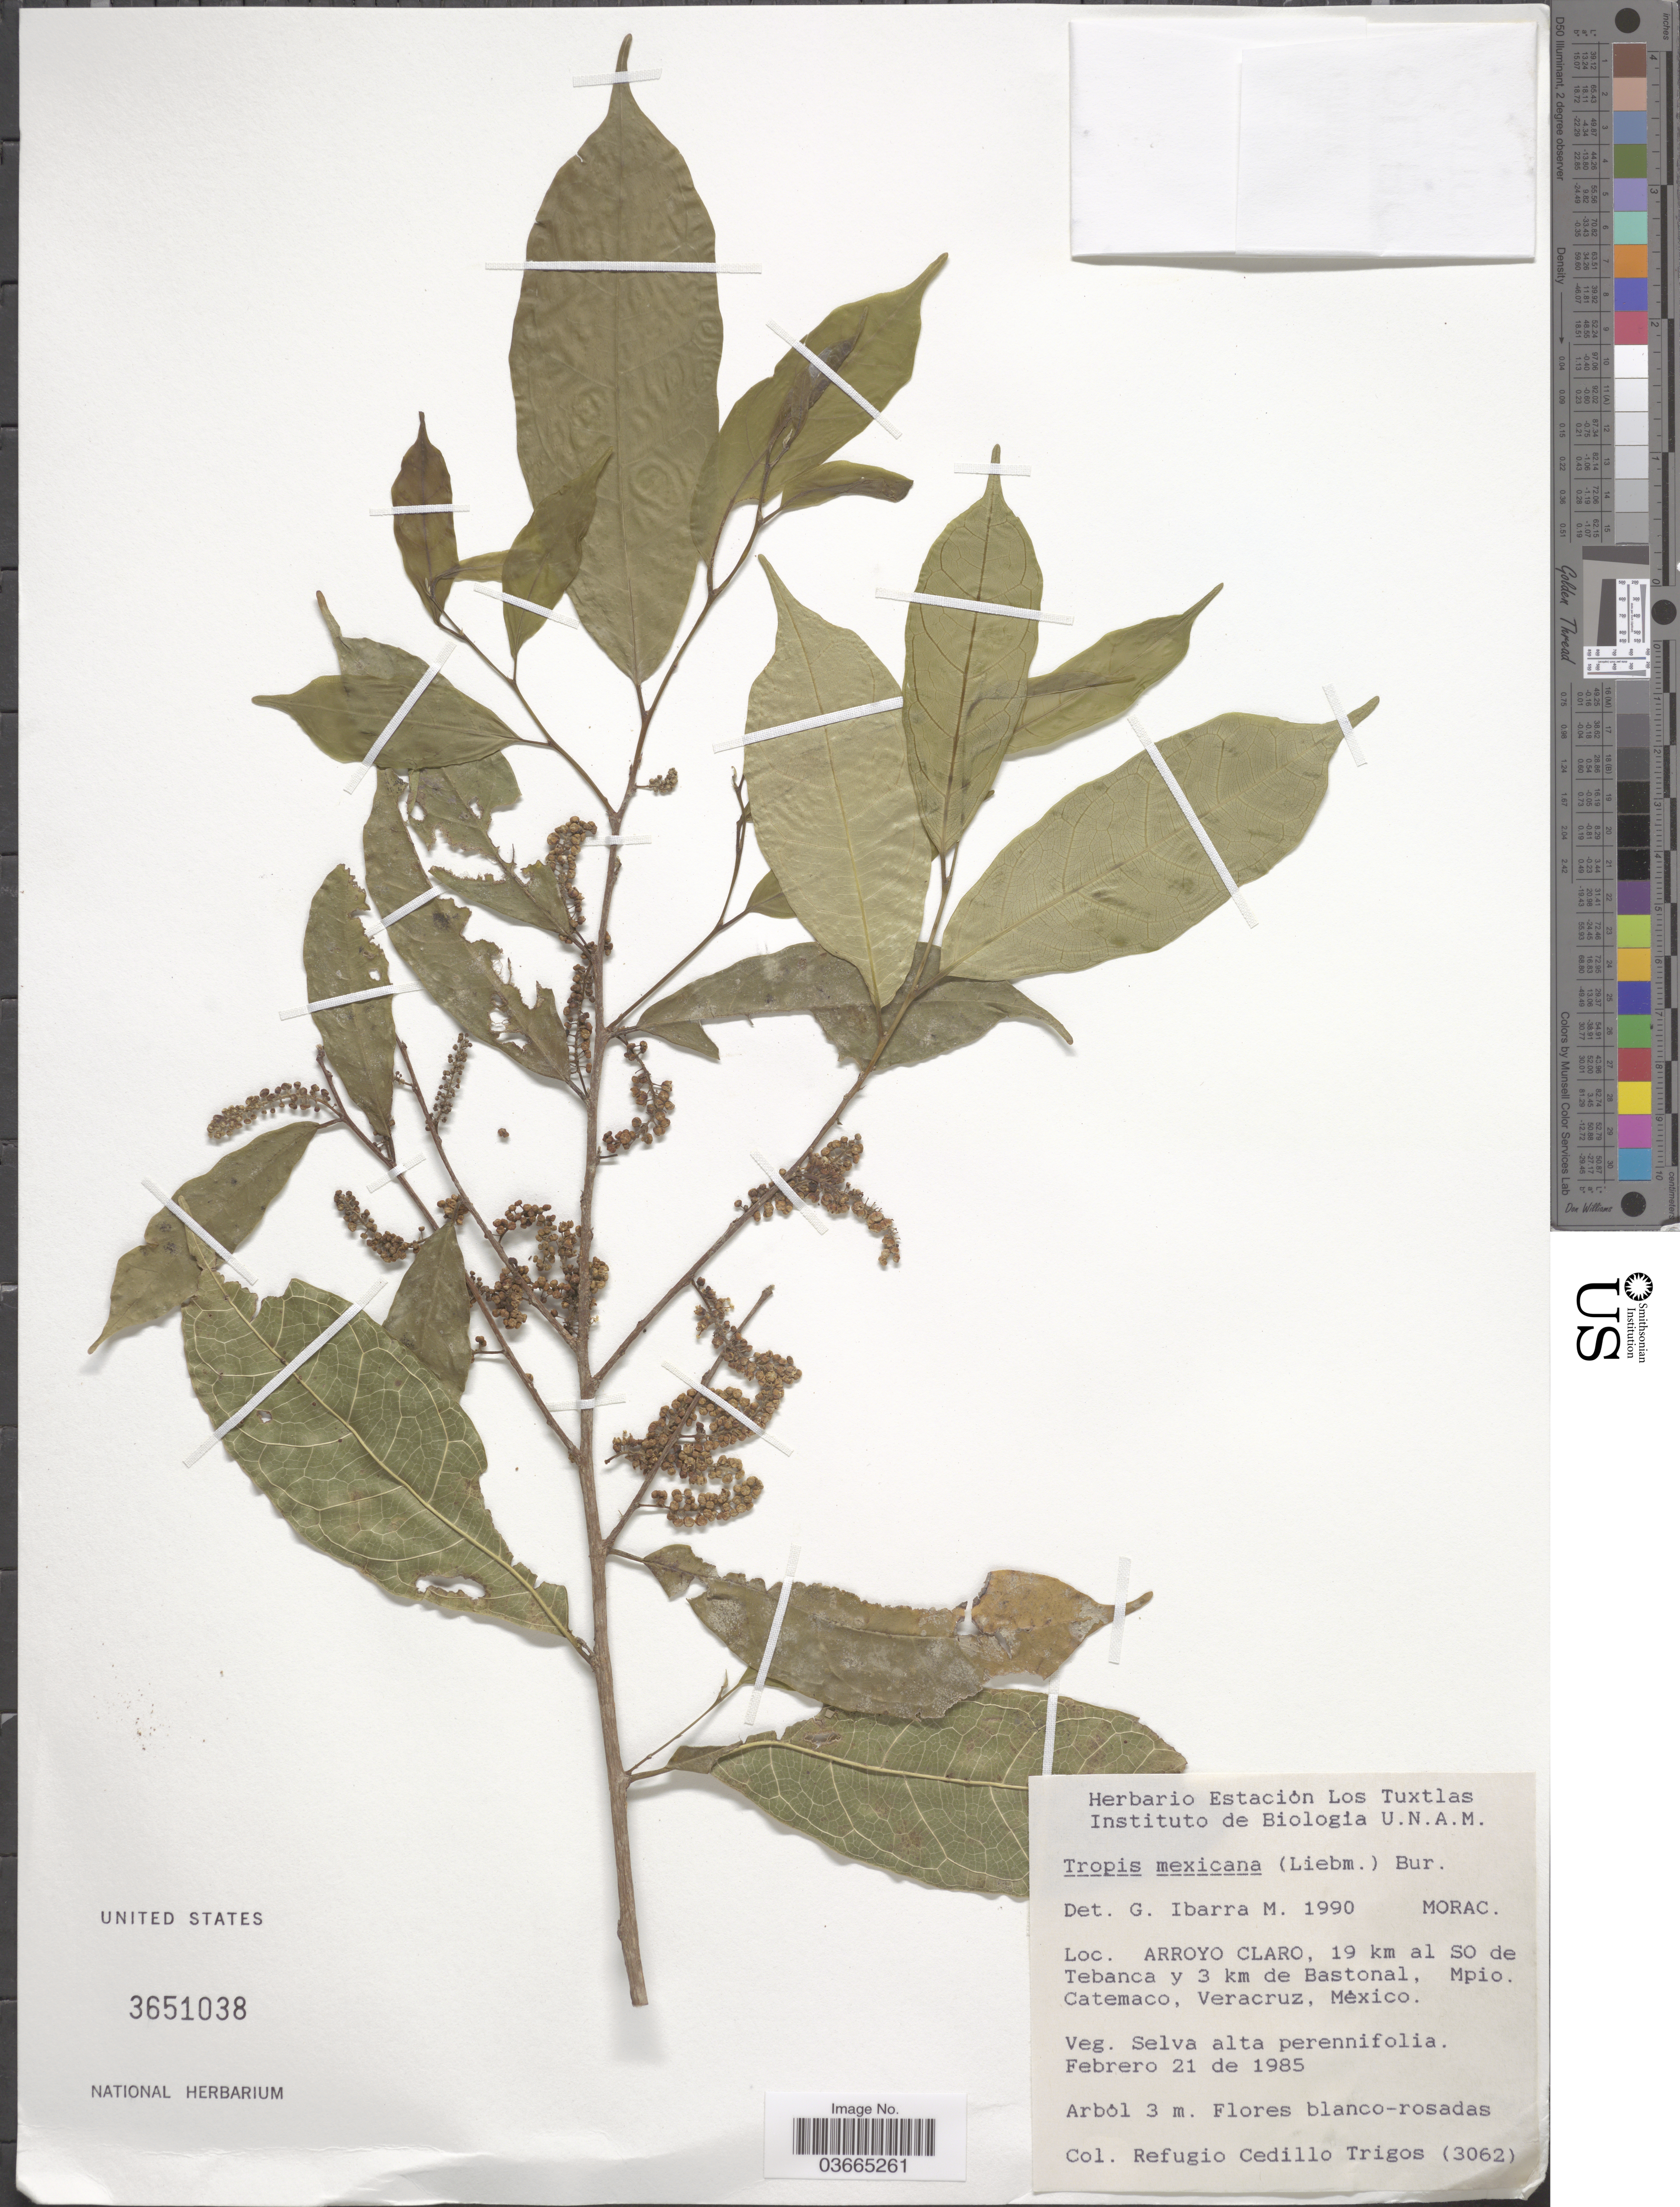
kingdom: Plantae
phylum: Tracheophyta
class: Magnoliopsida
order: Rosales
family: Moraceae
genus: Trophis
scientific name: Trophis mexicana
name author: (Liebm.) Bureau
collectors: R. CedilloT.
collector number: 3062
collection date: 1985-02-21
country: Mexico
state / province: Veracruz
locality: Arroyo Claro, 19 km al SO de Tebanca y 3 km de Bastonal, Mpio. Catemaco, Veracruz.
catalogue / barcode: US 3651038